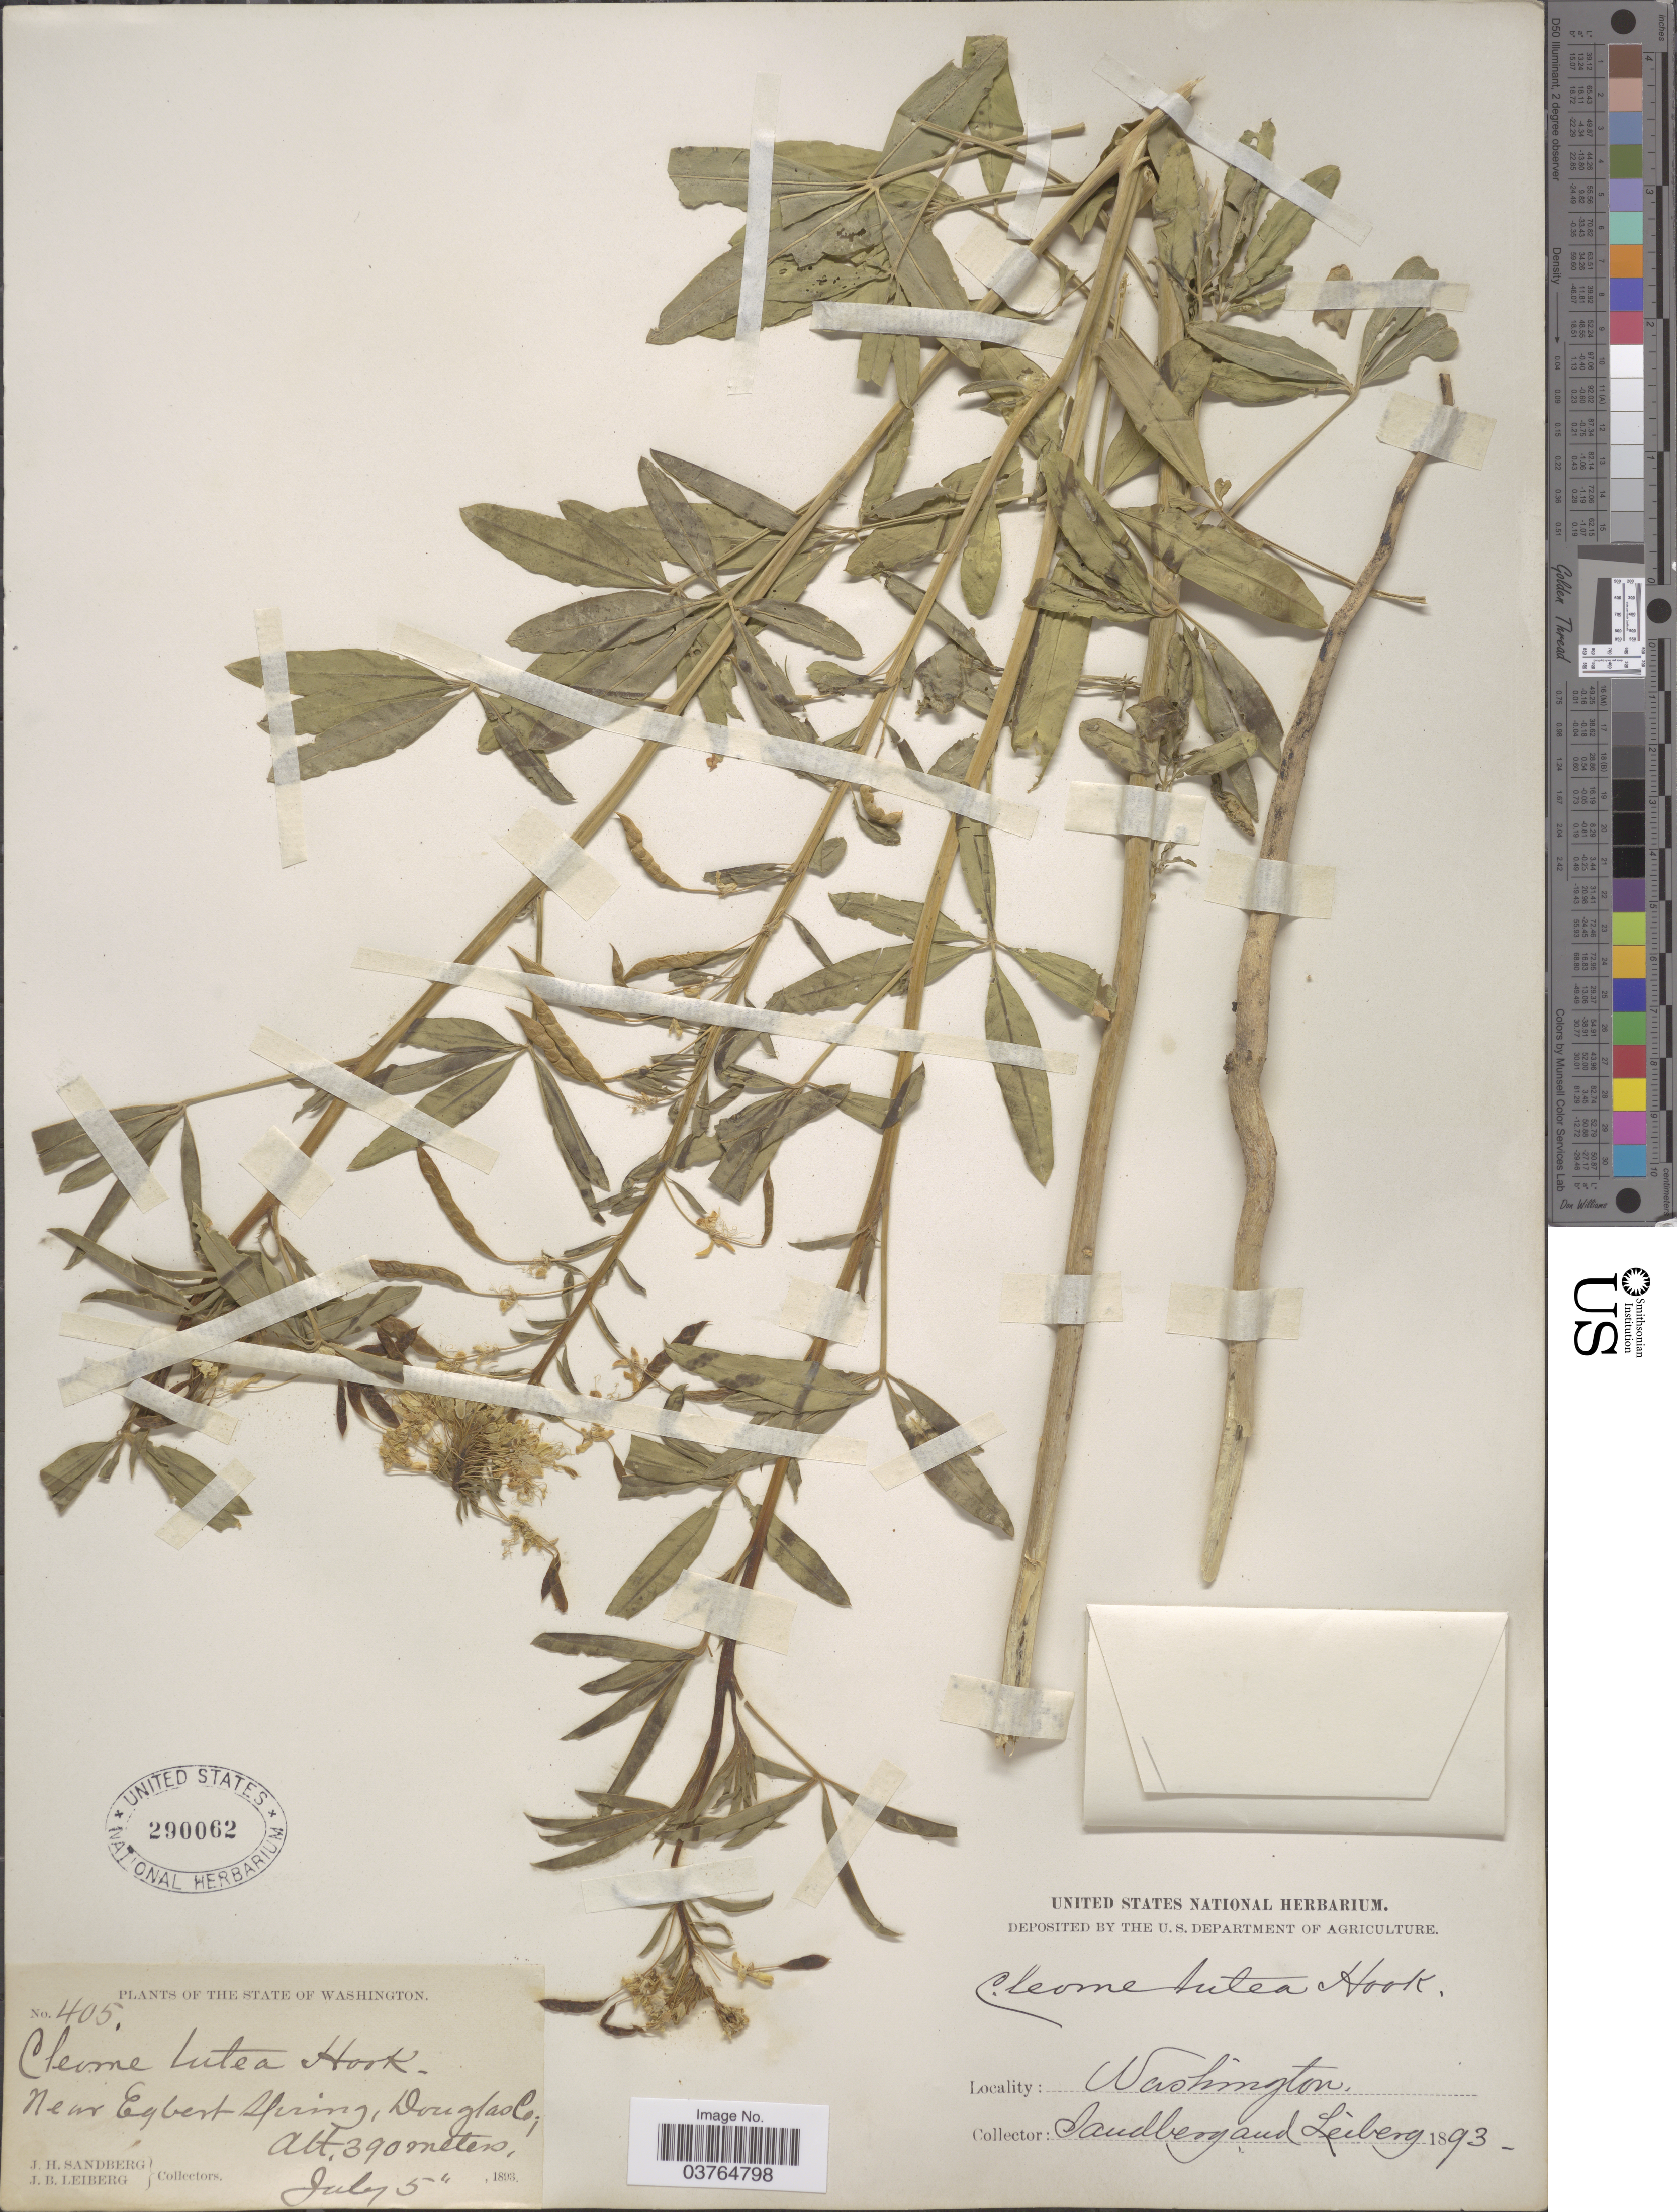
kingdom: Plantae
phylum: Tracheophyta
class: Magnoliopsida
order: Brassicales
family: Cleomaceae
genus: Cleomella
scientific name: Cleomella lutea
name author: (Hook.) Roalson & J.C. Hall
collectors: J. H. Sandberg & J. B. Leiberg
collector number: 405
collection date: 1893-07-05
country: United States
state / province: Washington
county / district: Douglas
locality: Near Egbert Spring, Douglas Co.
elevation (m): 390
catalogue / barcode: US 290062